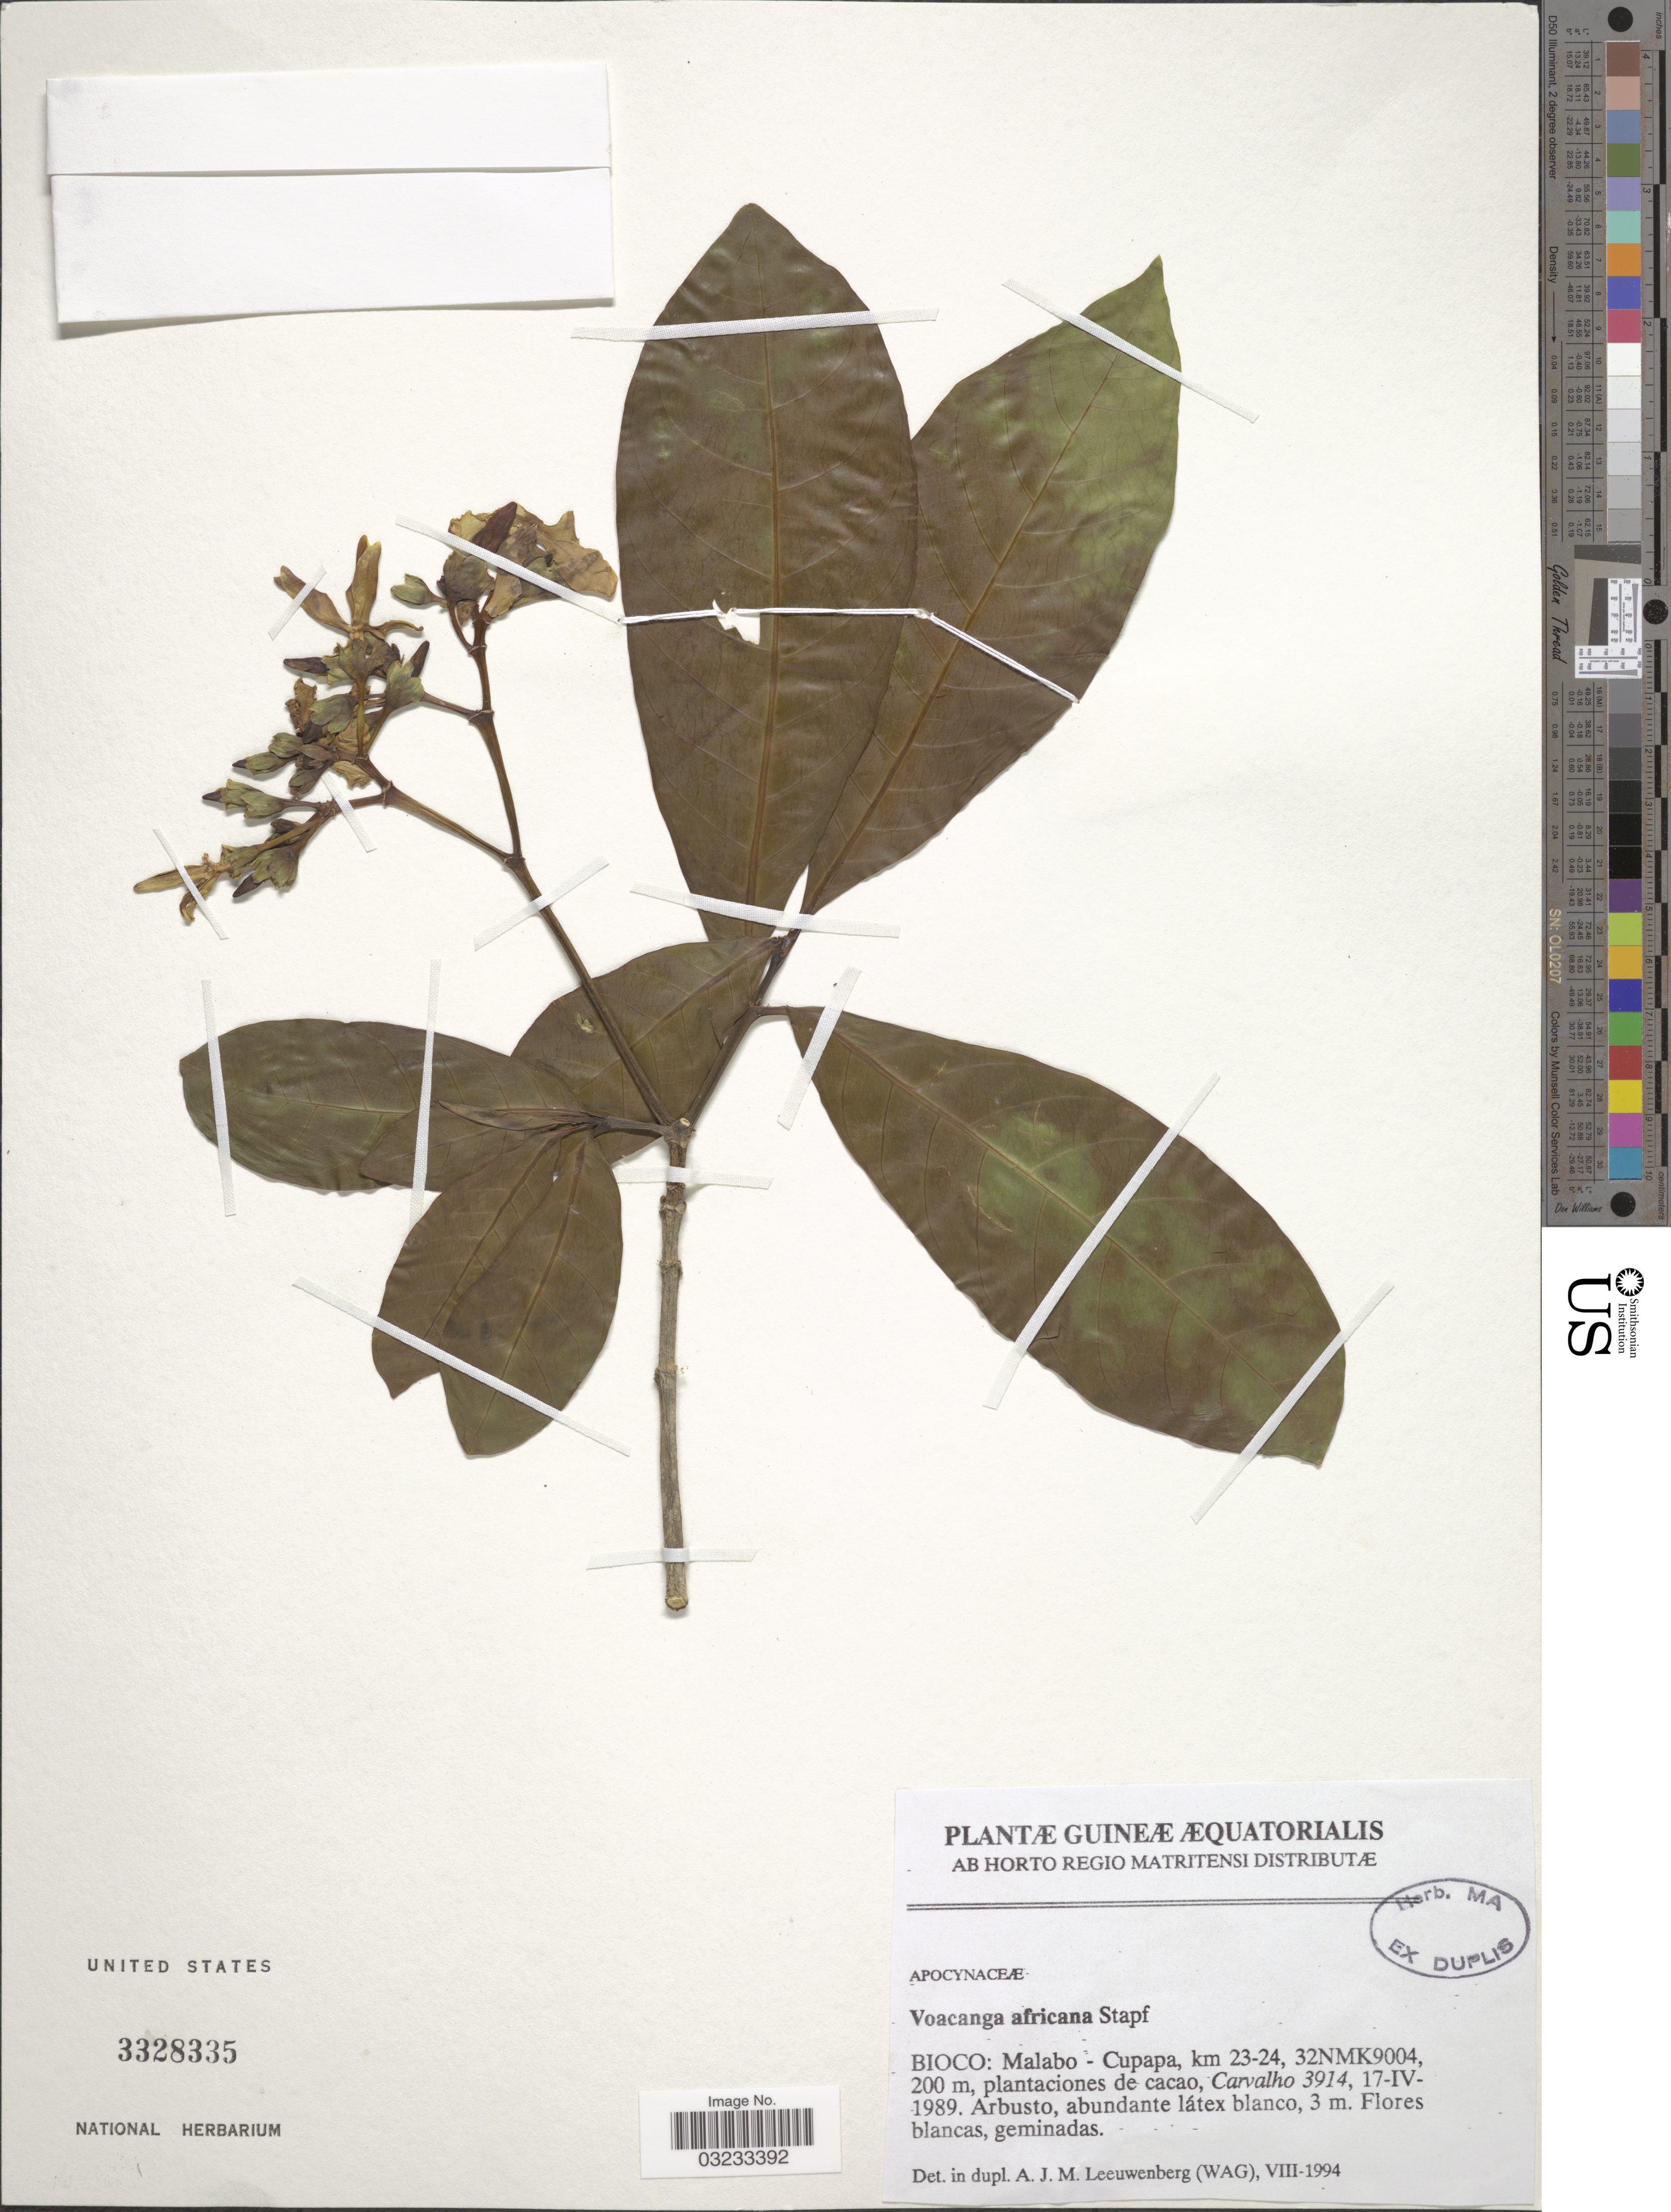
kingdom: Plantae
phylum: Tracheophyta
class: Magnoliopsida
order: Gentianales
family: Apocynaceae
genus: Voacanga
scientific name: Voacanga africana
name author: Stapf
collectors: Carvalho, --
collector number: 3914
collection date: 1989-04-17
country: Equatorial Guinea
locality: Guineæ Æquatorialis, Bioco: Malabo-Cupapa, km 23-24, 32NMK9004.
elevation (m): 200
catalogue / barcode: US 3328335